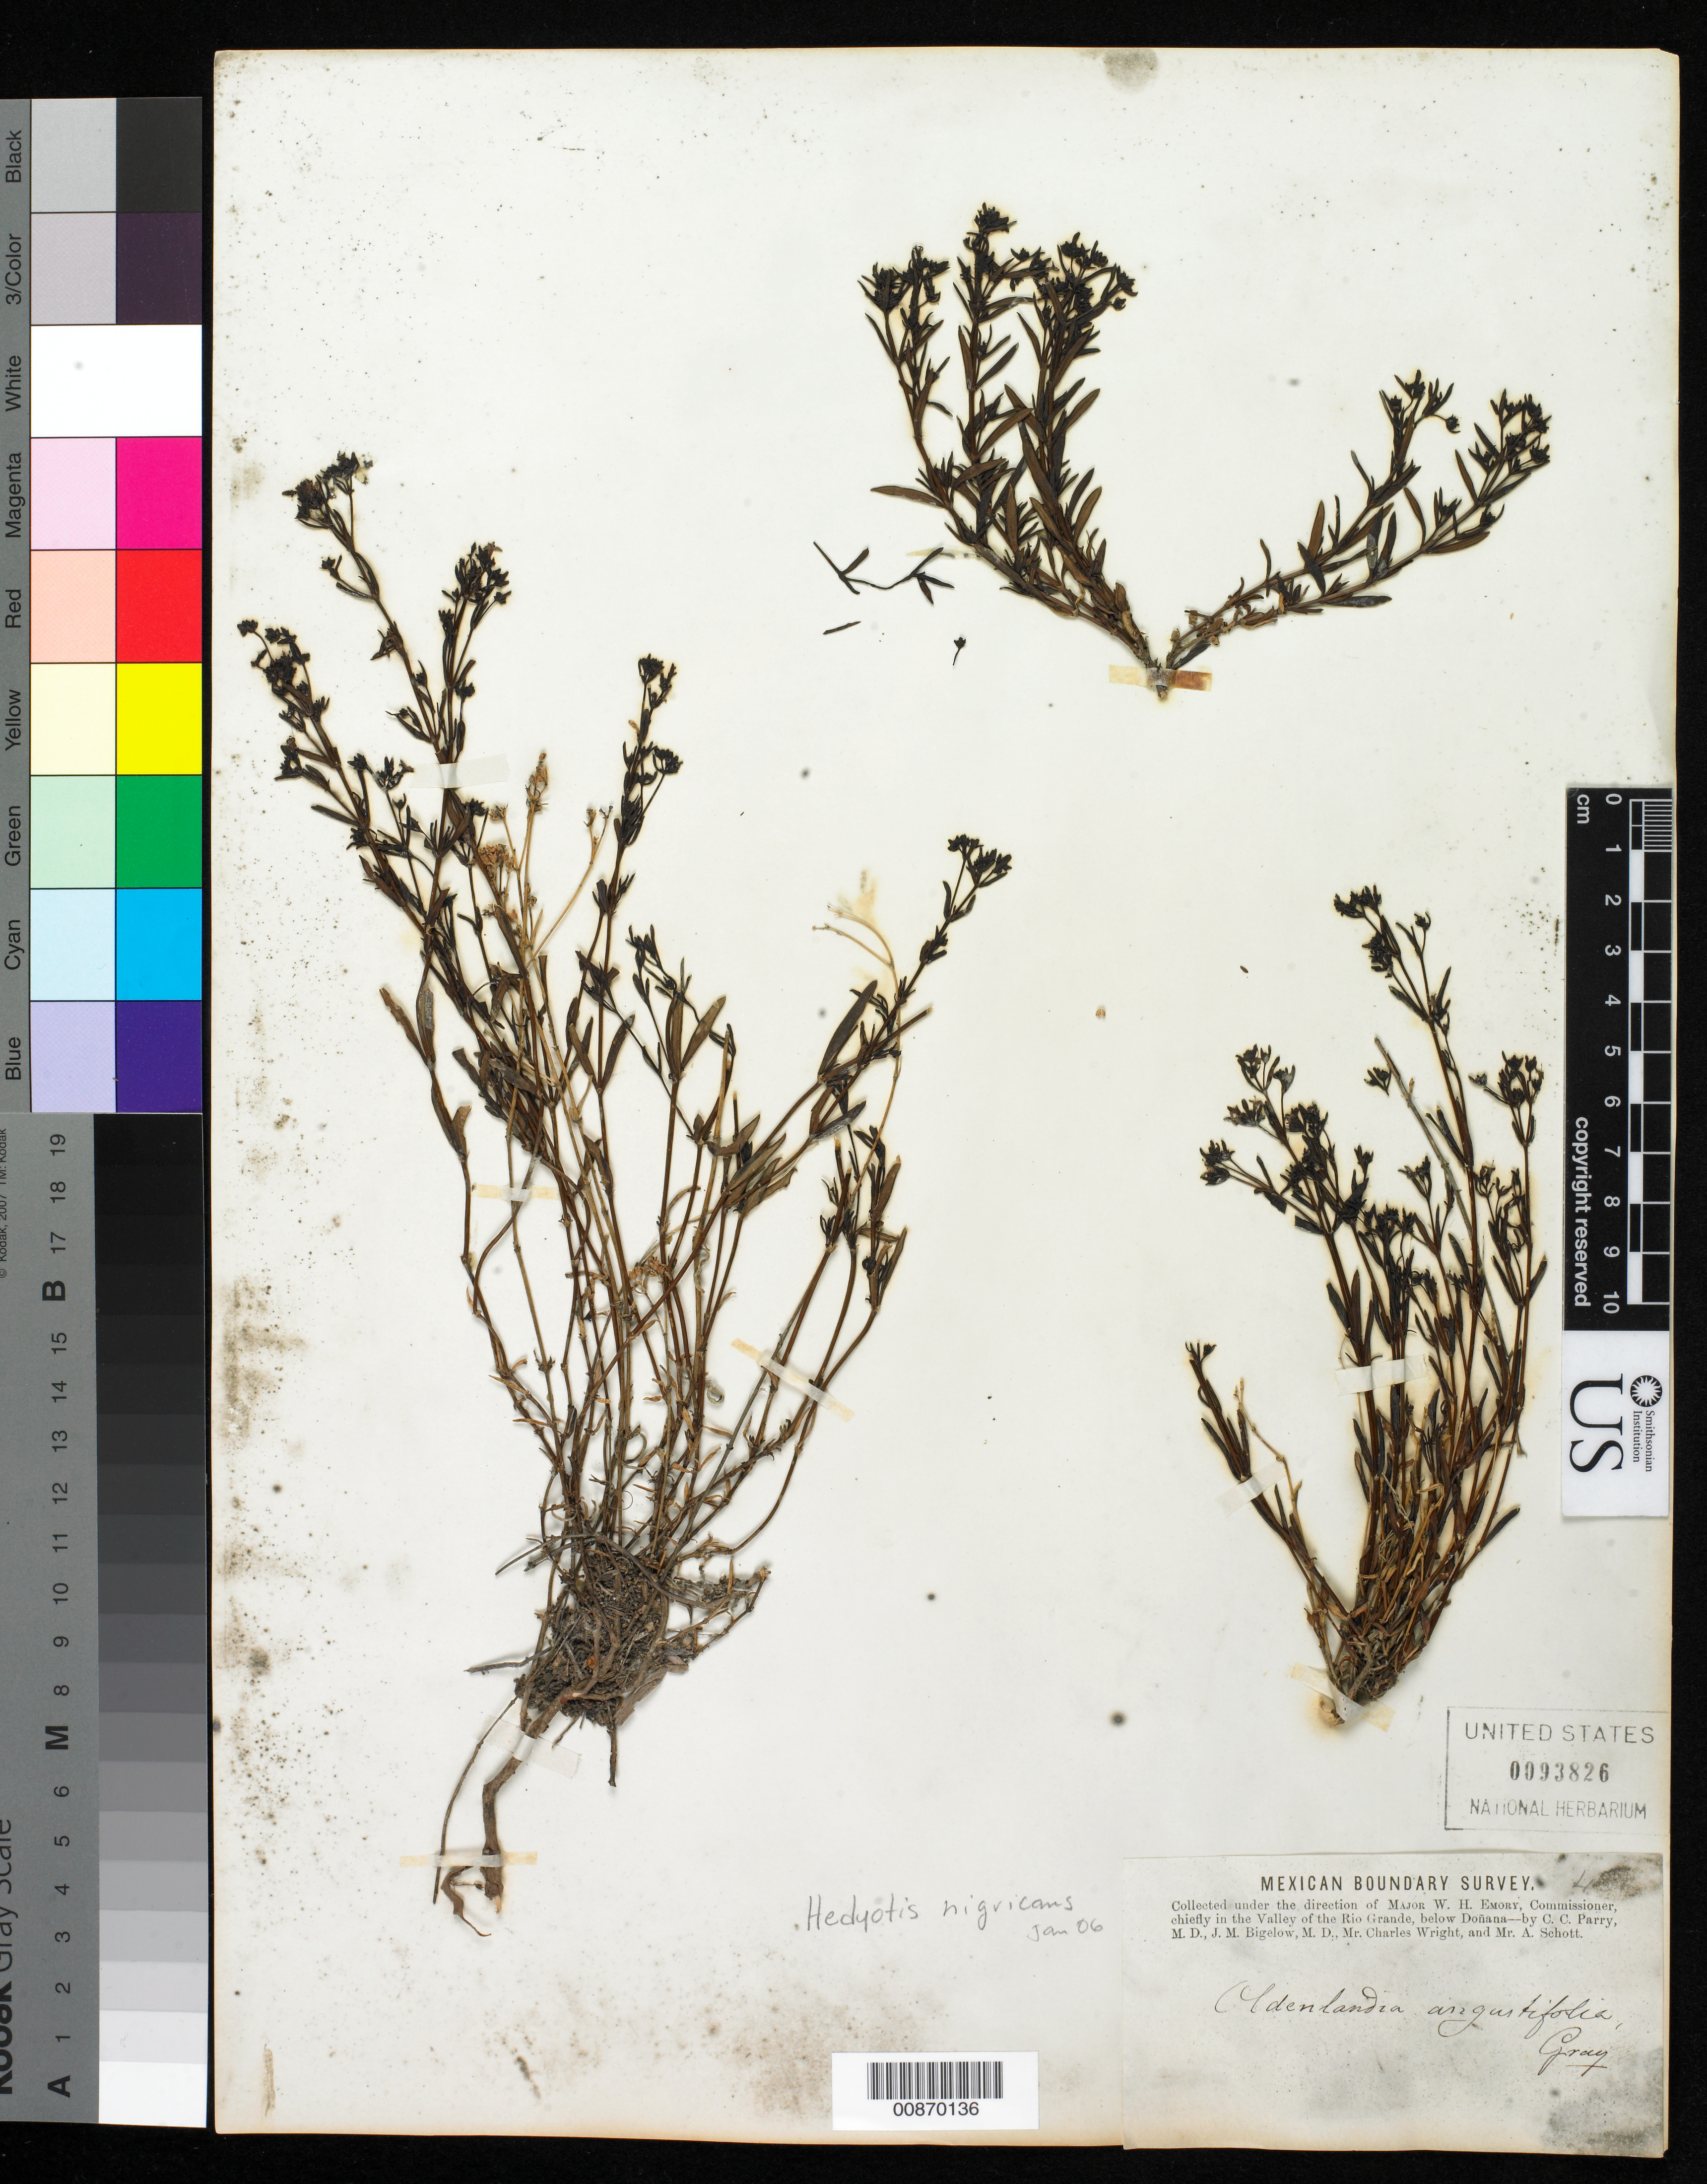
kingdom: Plantae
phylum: Tracheophyta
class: Magnoliopsida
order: Gentianales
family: Rubiaceae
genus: Hedyotis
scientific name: Hedyotis nigricans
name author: (Lam.) Fosberg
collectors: C. C. Parry, J. M. Bigelow, C. Wright & A. C. V. Schott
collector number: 456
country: United States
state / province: New Mexico / Texas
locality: Valley of the Rio Grande, below Doñana.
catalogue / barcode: US 93826